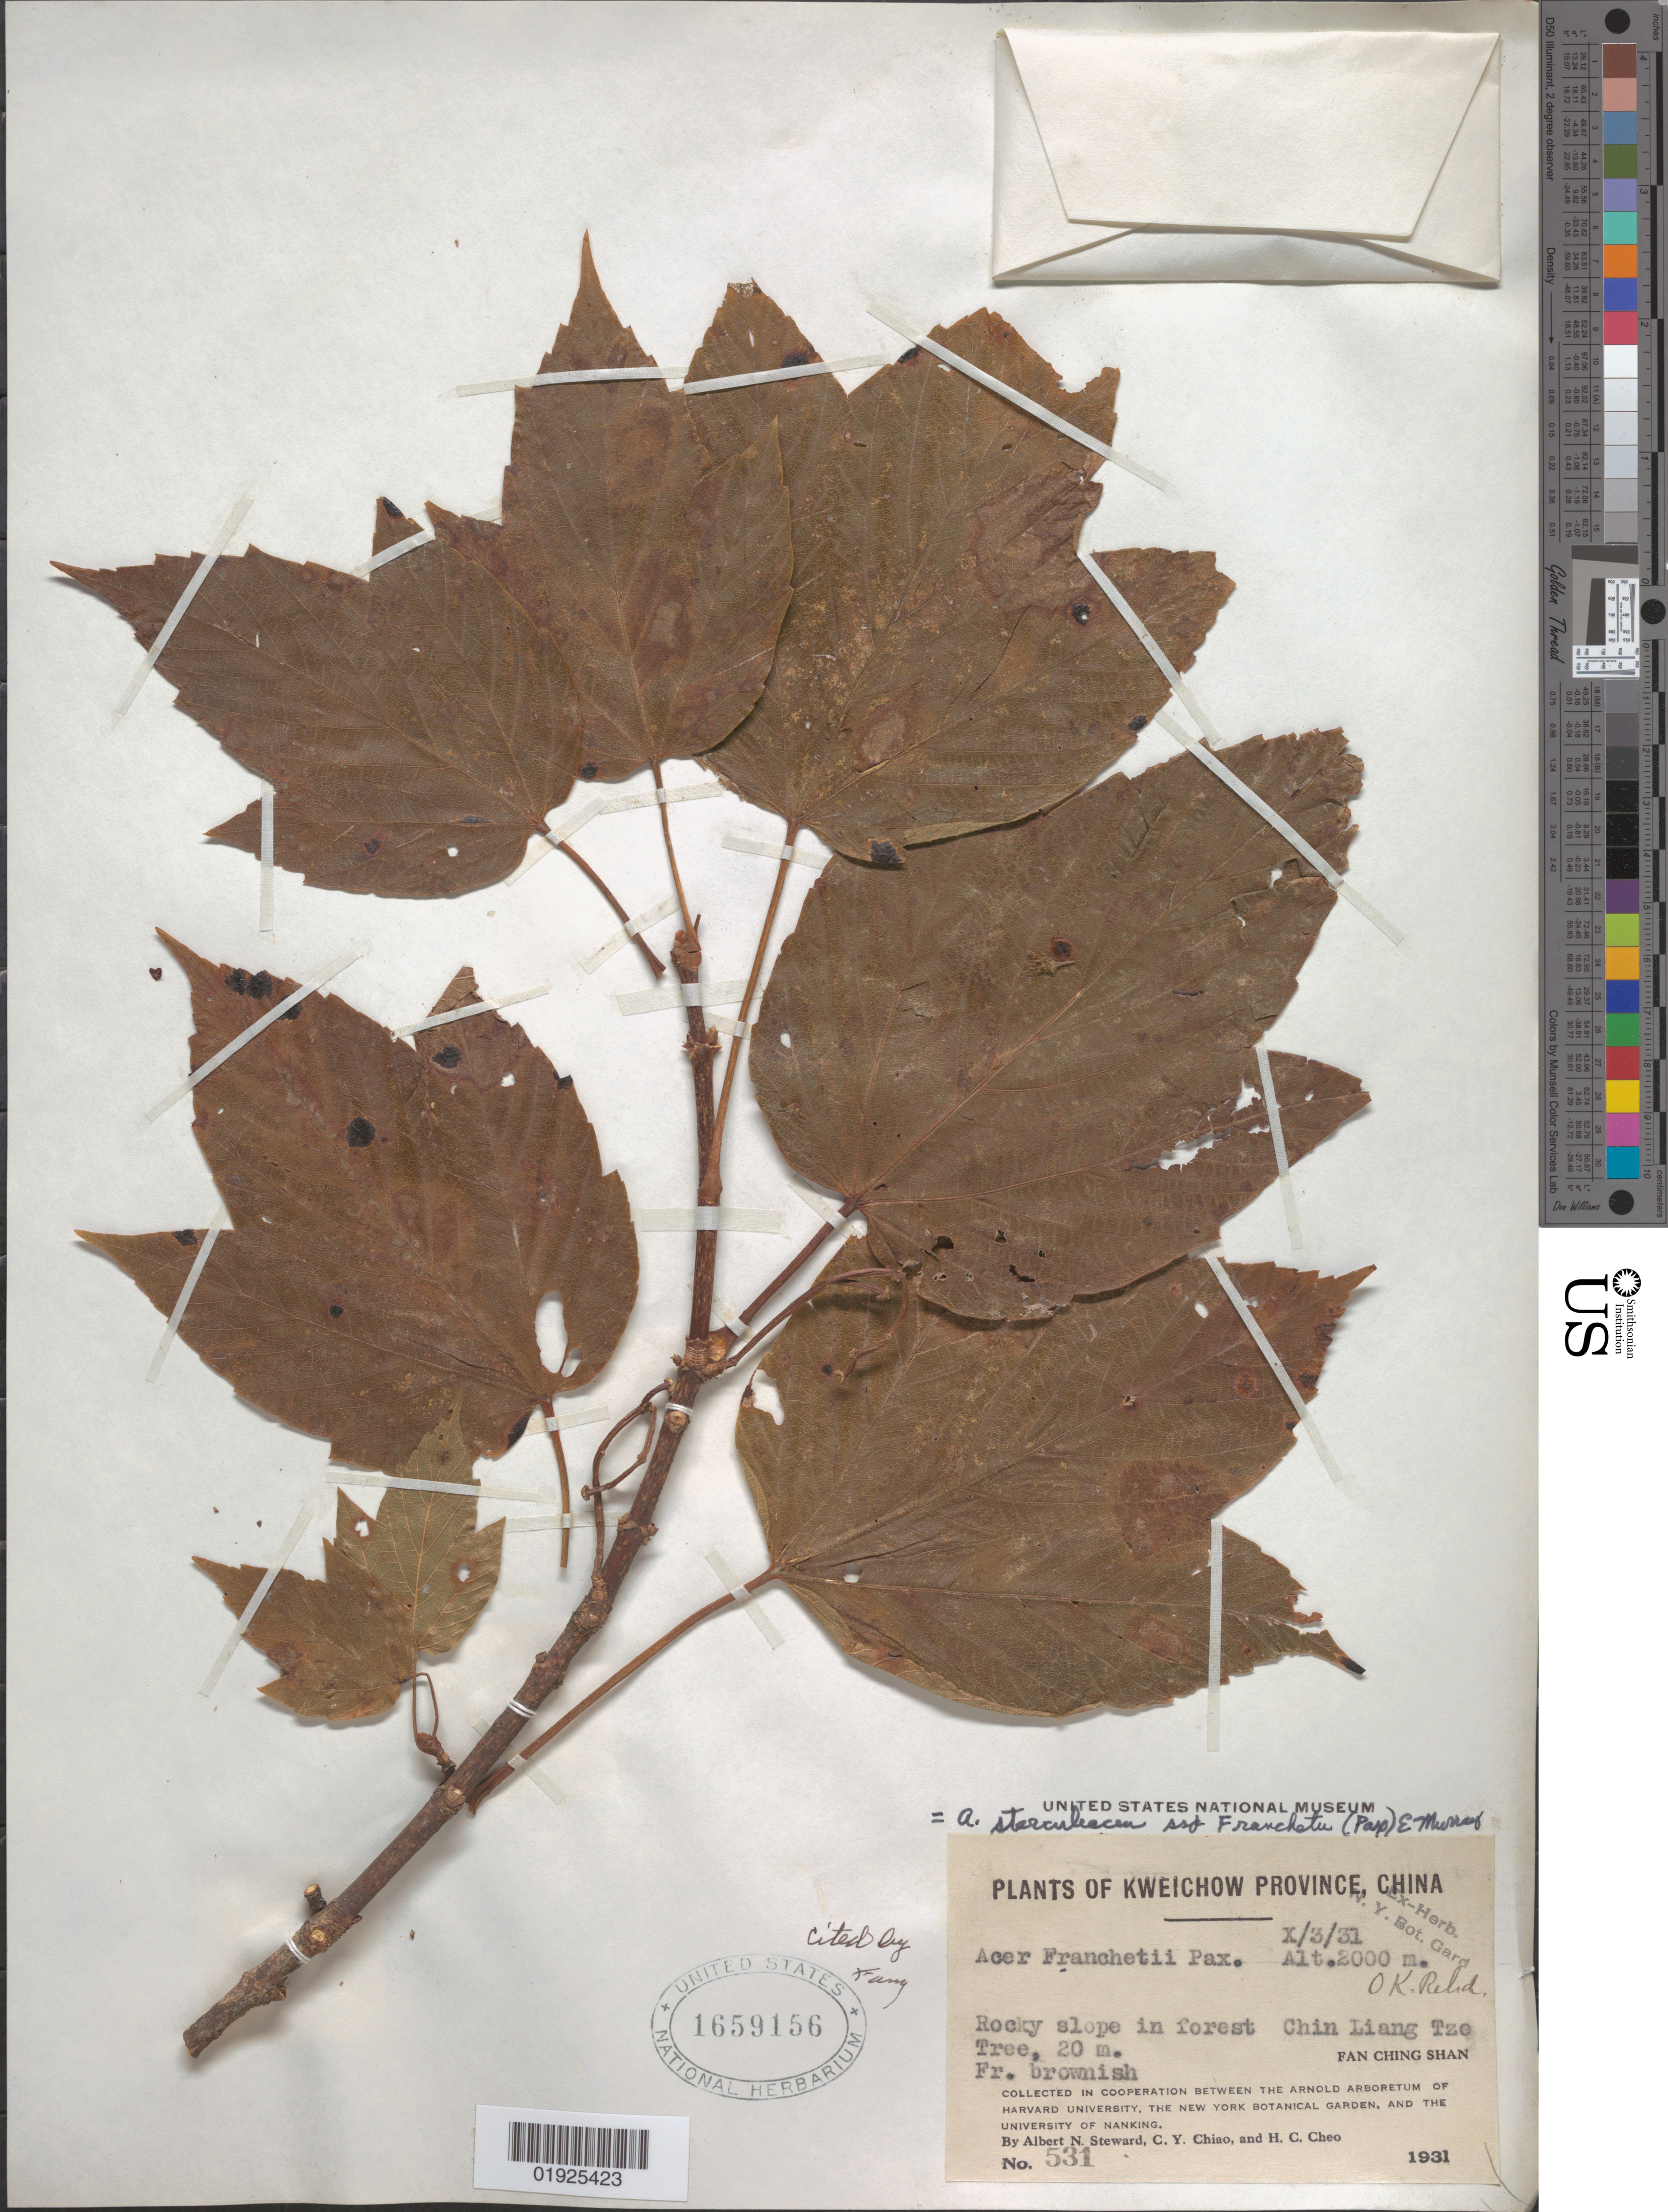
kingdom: Plantae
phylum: Tracheophyta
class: Magnoliopsida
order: Sapindales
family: Sapindaceae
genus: Acer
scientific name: Acer sterculiaceum subsp. franchetii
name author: (Pax) A.E. Murray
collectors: A. Steward, C. Y. Chiao & H. Cheo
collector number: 531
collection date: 1931-10-03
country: China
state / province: Guizhou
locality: Kweichow [Guizhou] Province. Chin Liang Tze. Fan Ching Shan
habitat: Rocky slope in forest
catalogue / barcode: US 1659156